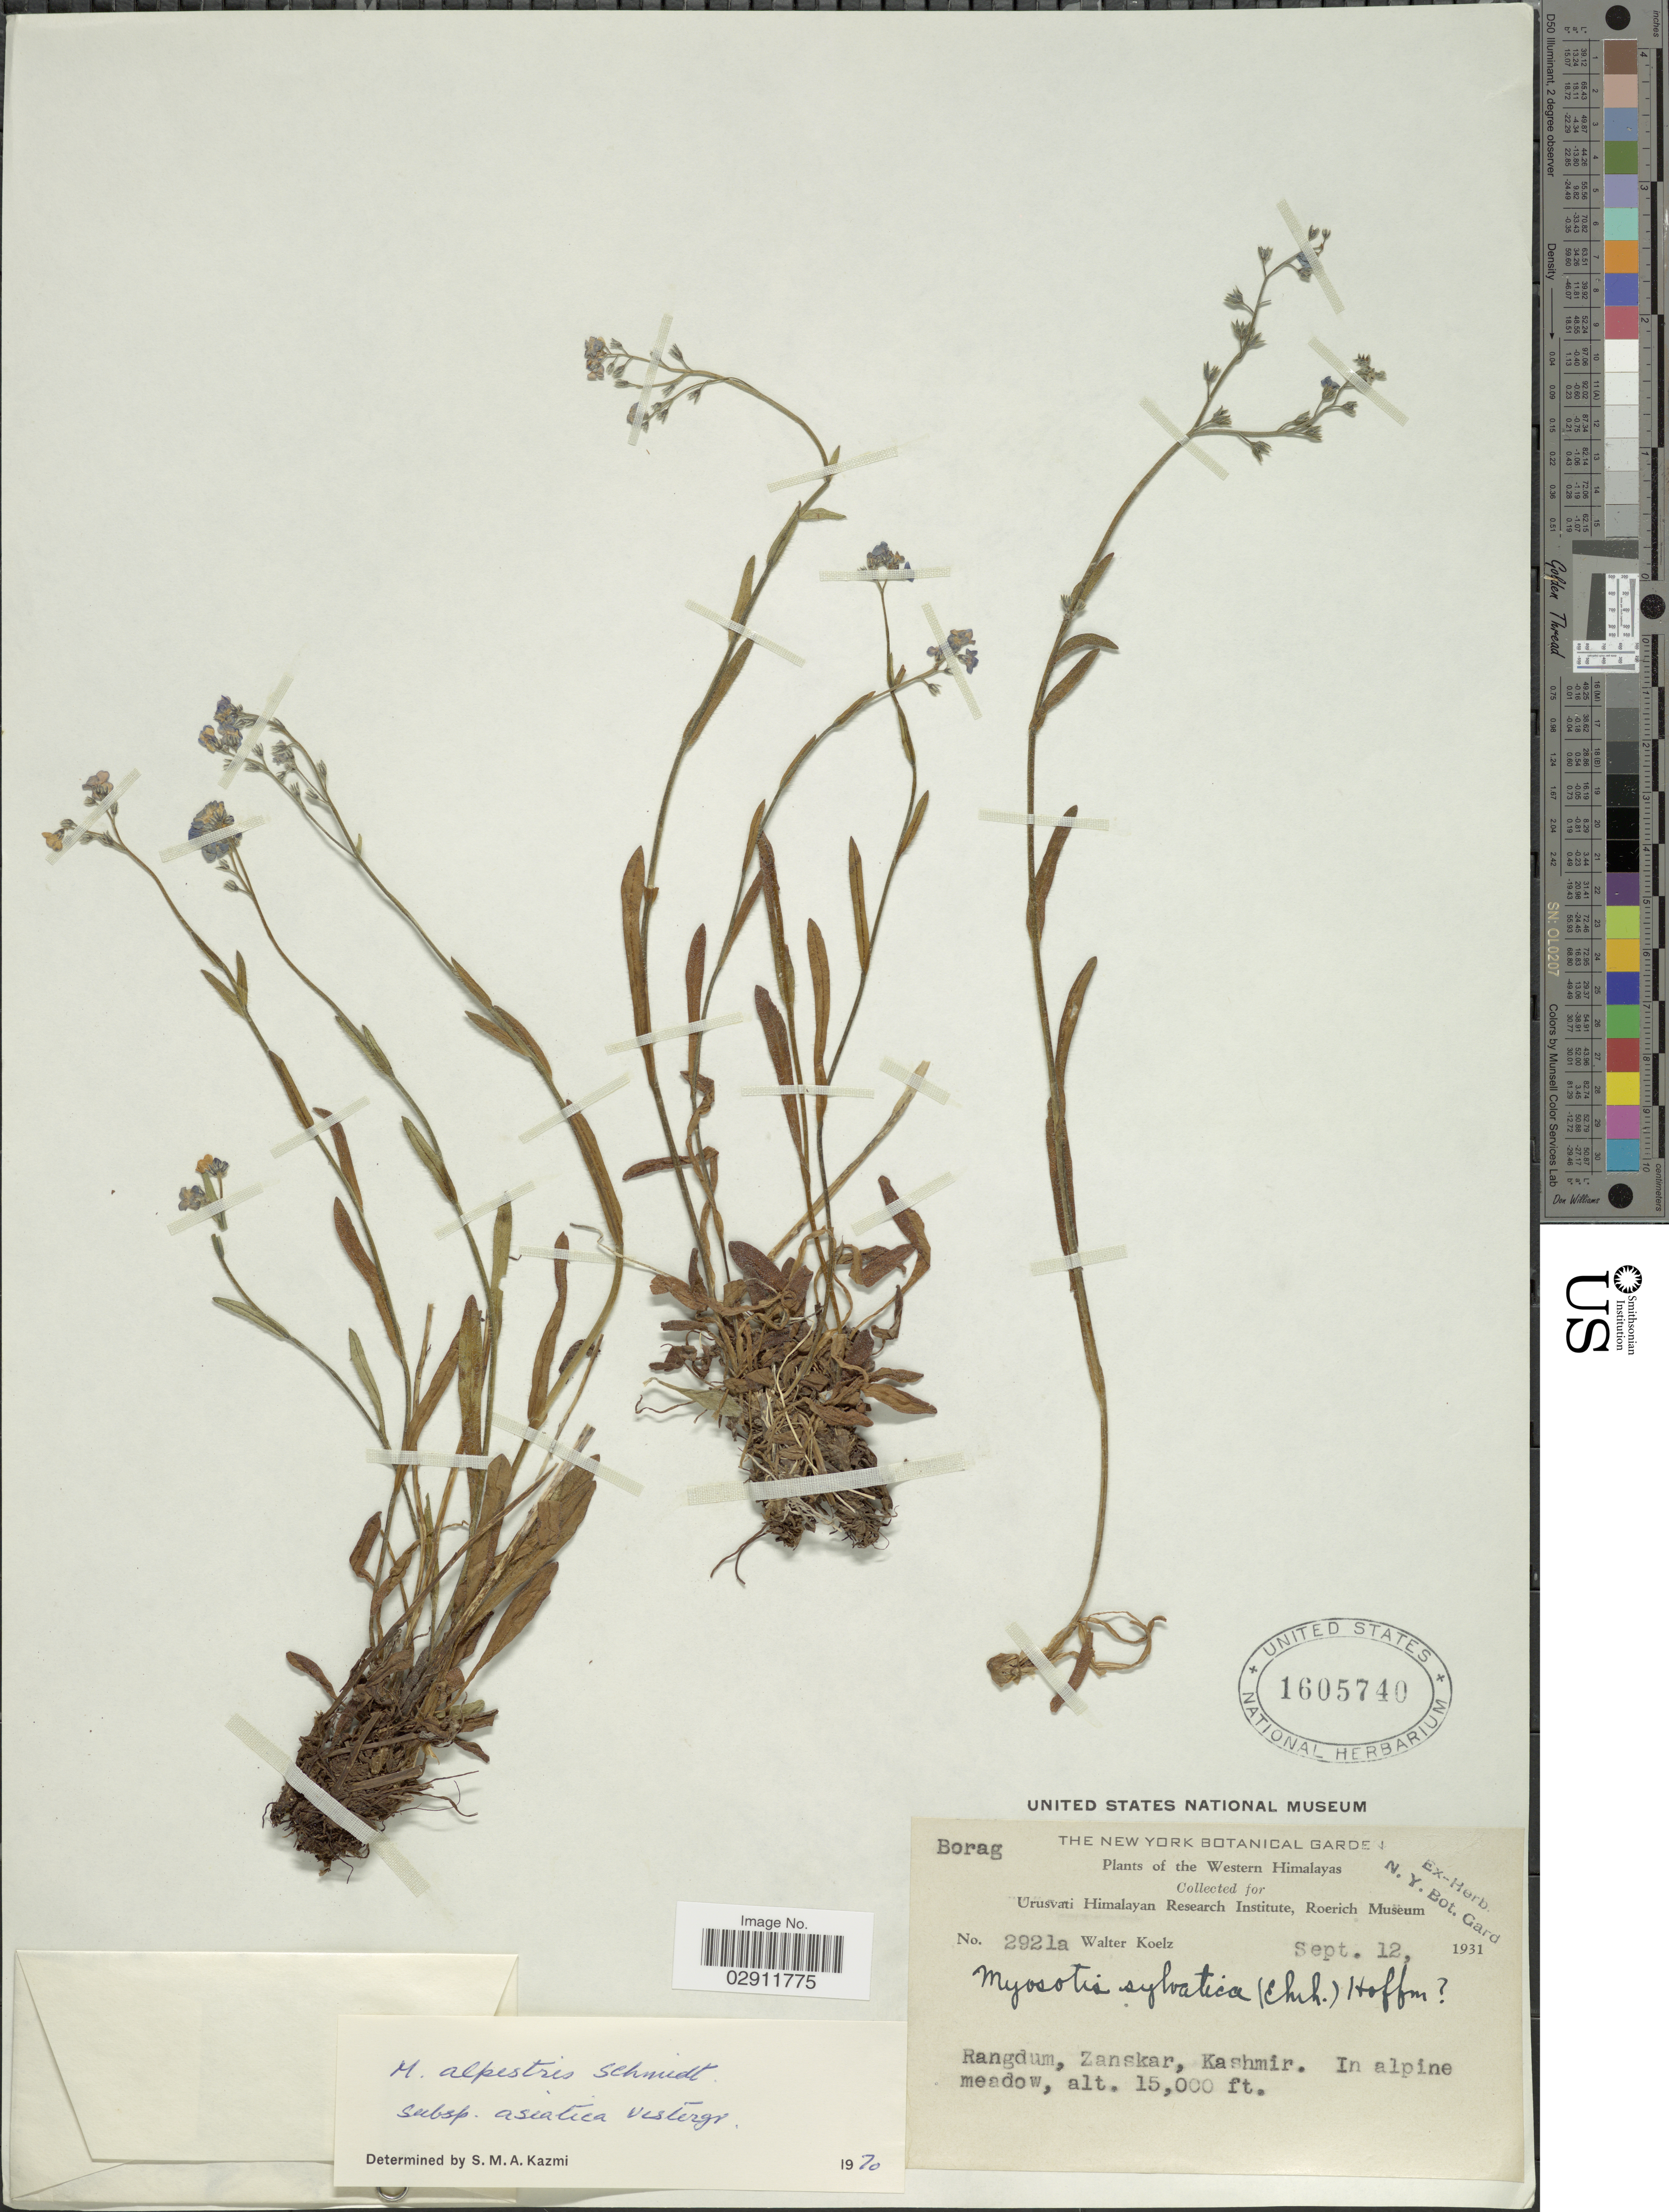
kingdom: Plantae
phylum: Tracheophyta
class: Magnoliopsida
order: Boraginales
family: Boraginaceae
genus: Myosotis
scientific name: Myosotis alpestris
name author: F.W. Schmidt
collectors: W. N. Koelz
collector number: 2921a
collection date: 1931-09-12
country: India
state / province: Jammu and Kashmir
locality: Western Himalayas. Rangdum, Zanskar, Kashmir.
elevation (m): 4572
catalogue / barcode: US 1605740